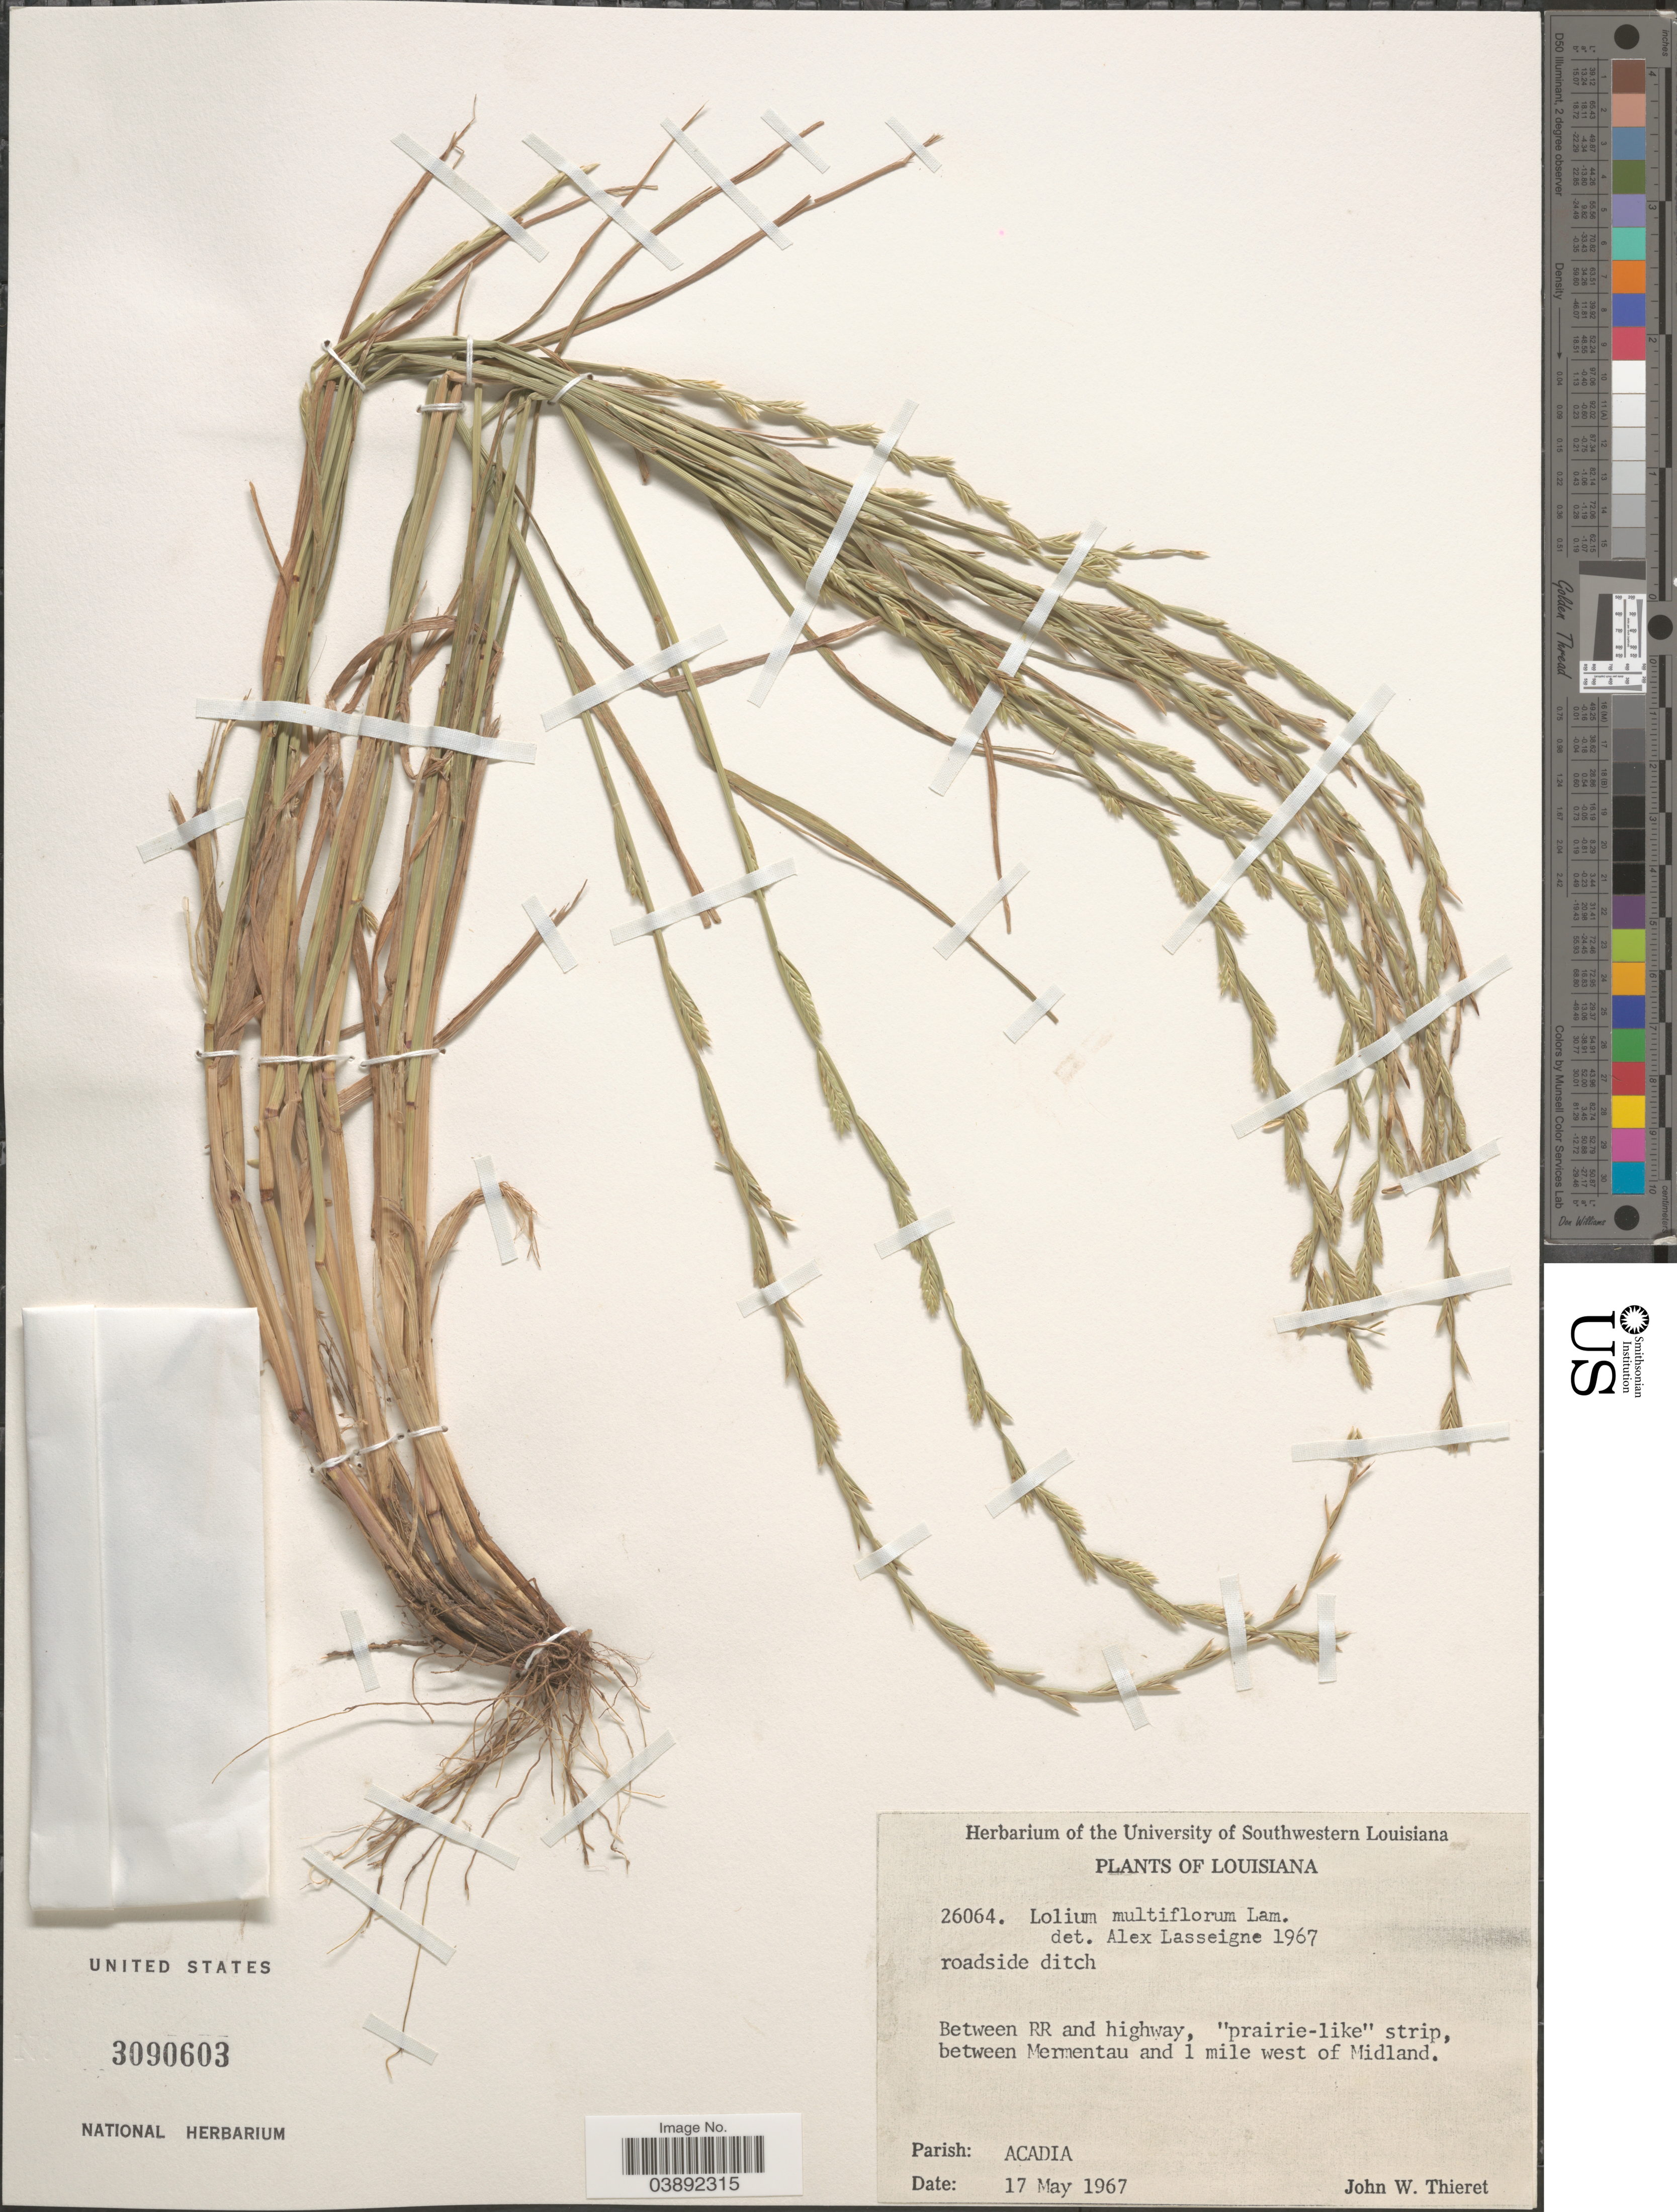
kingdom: Plantae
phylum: Tracheophyta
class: Liliopsida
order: Poales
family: Poaceae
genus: Lolium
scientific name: Lolium multiflorum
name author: Lam.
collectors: J. W. Thieret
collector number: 26064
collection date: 1967-05-17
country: United States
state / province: Louisiana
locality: Roadside ditch. Between RR and highway, "prairie-like" strip, between Mermentau and 1 mile west of Midland. Parish: Acadia.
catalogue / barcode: US 3090603